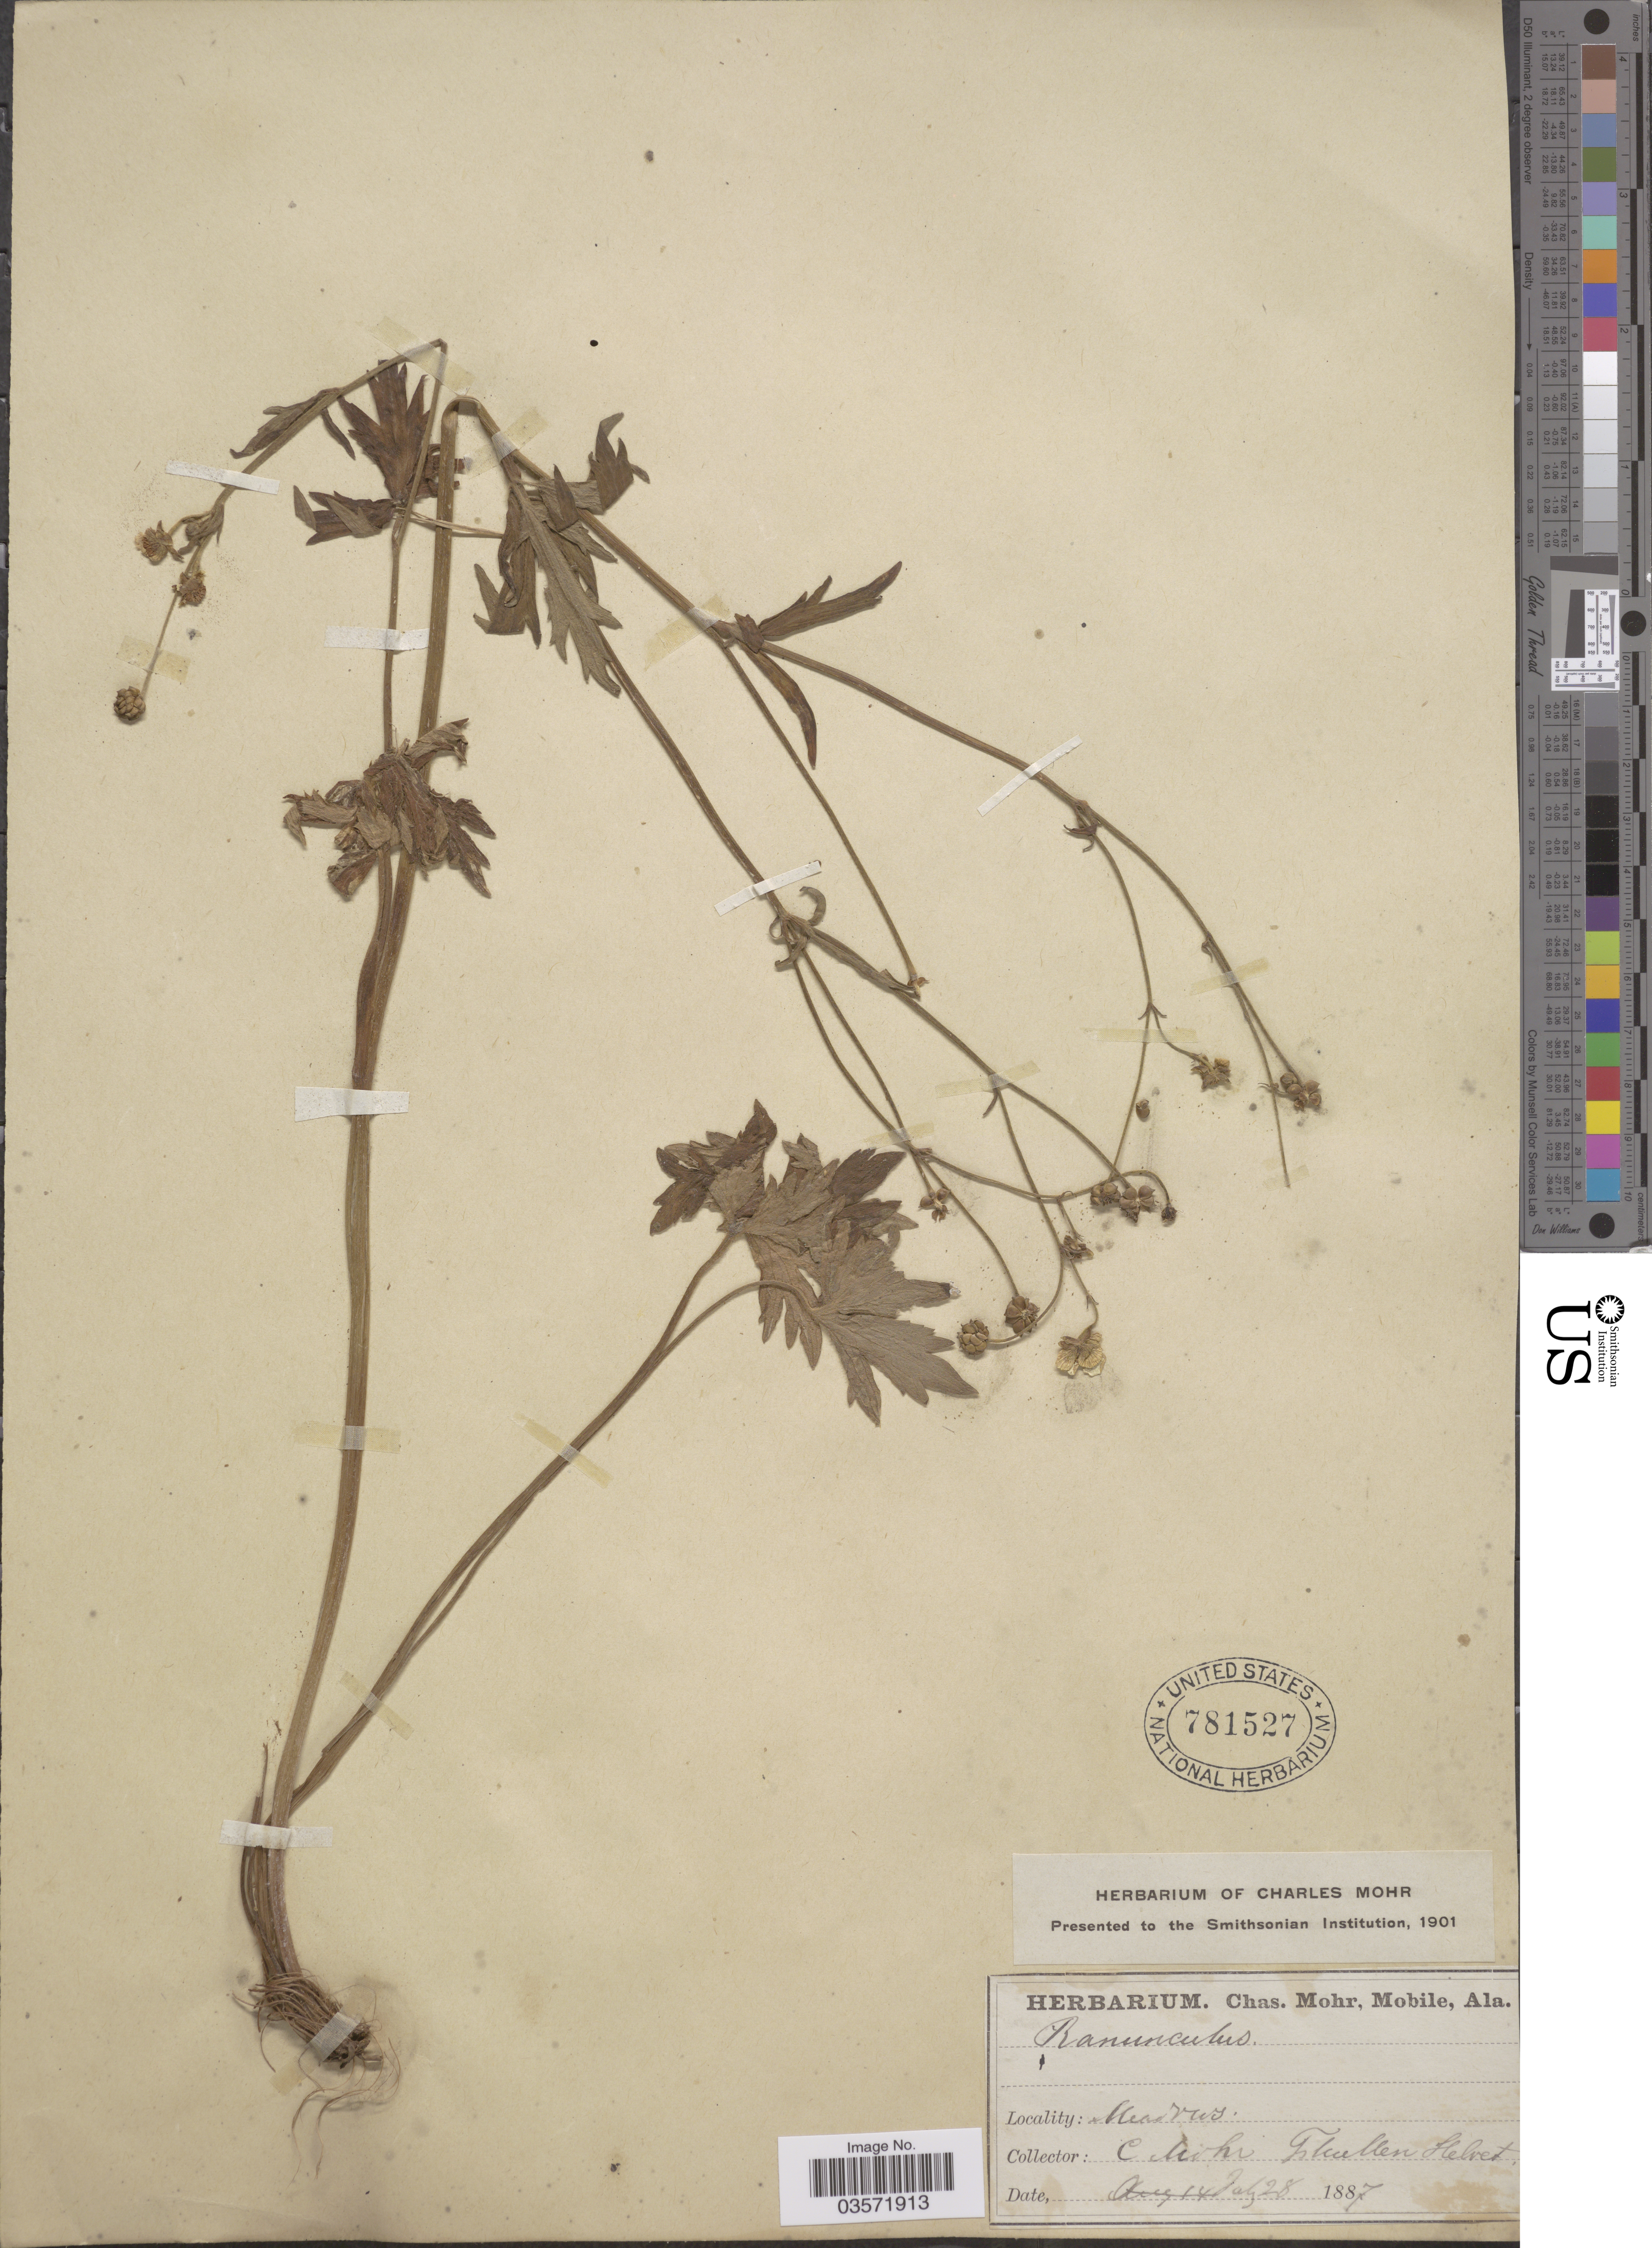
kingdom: Plantae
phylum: Tracheophyta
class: Magnoliopsida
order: Ranunculales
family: Ranunculaceae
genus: Ranunculus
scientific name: Ranunculus polyanthemos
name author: L.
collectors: Mohr, C. T. (herbarium)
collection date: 1887-07-28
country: Switzerland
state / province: Graubunden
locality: Tshullen (Tschlin). Helvet.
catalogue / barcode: US 781527